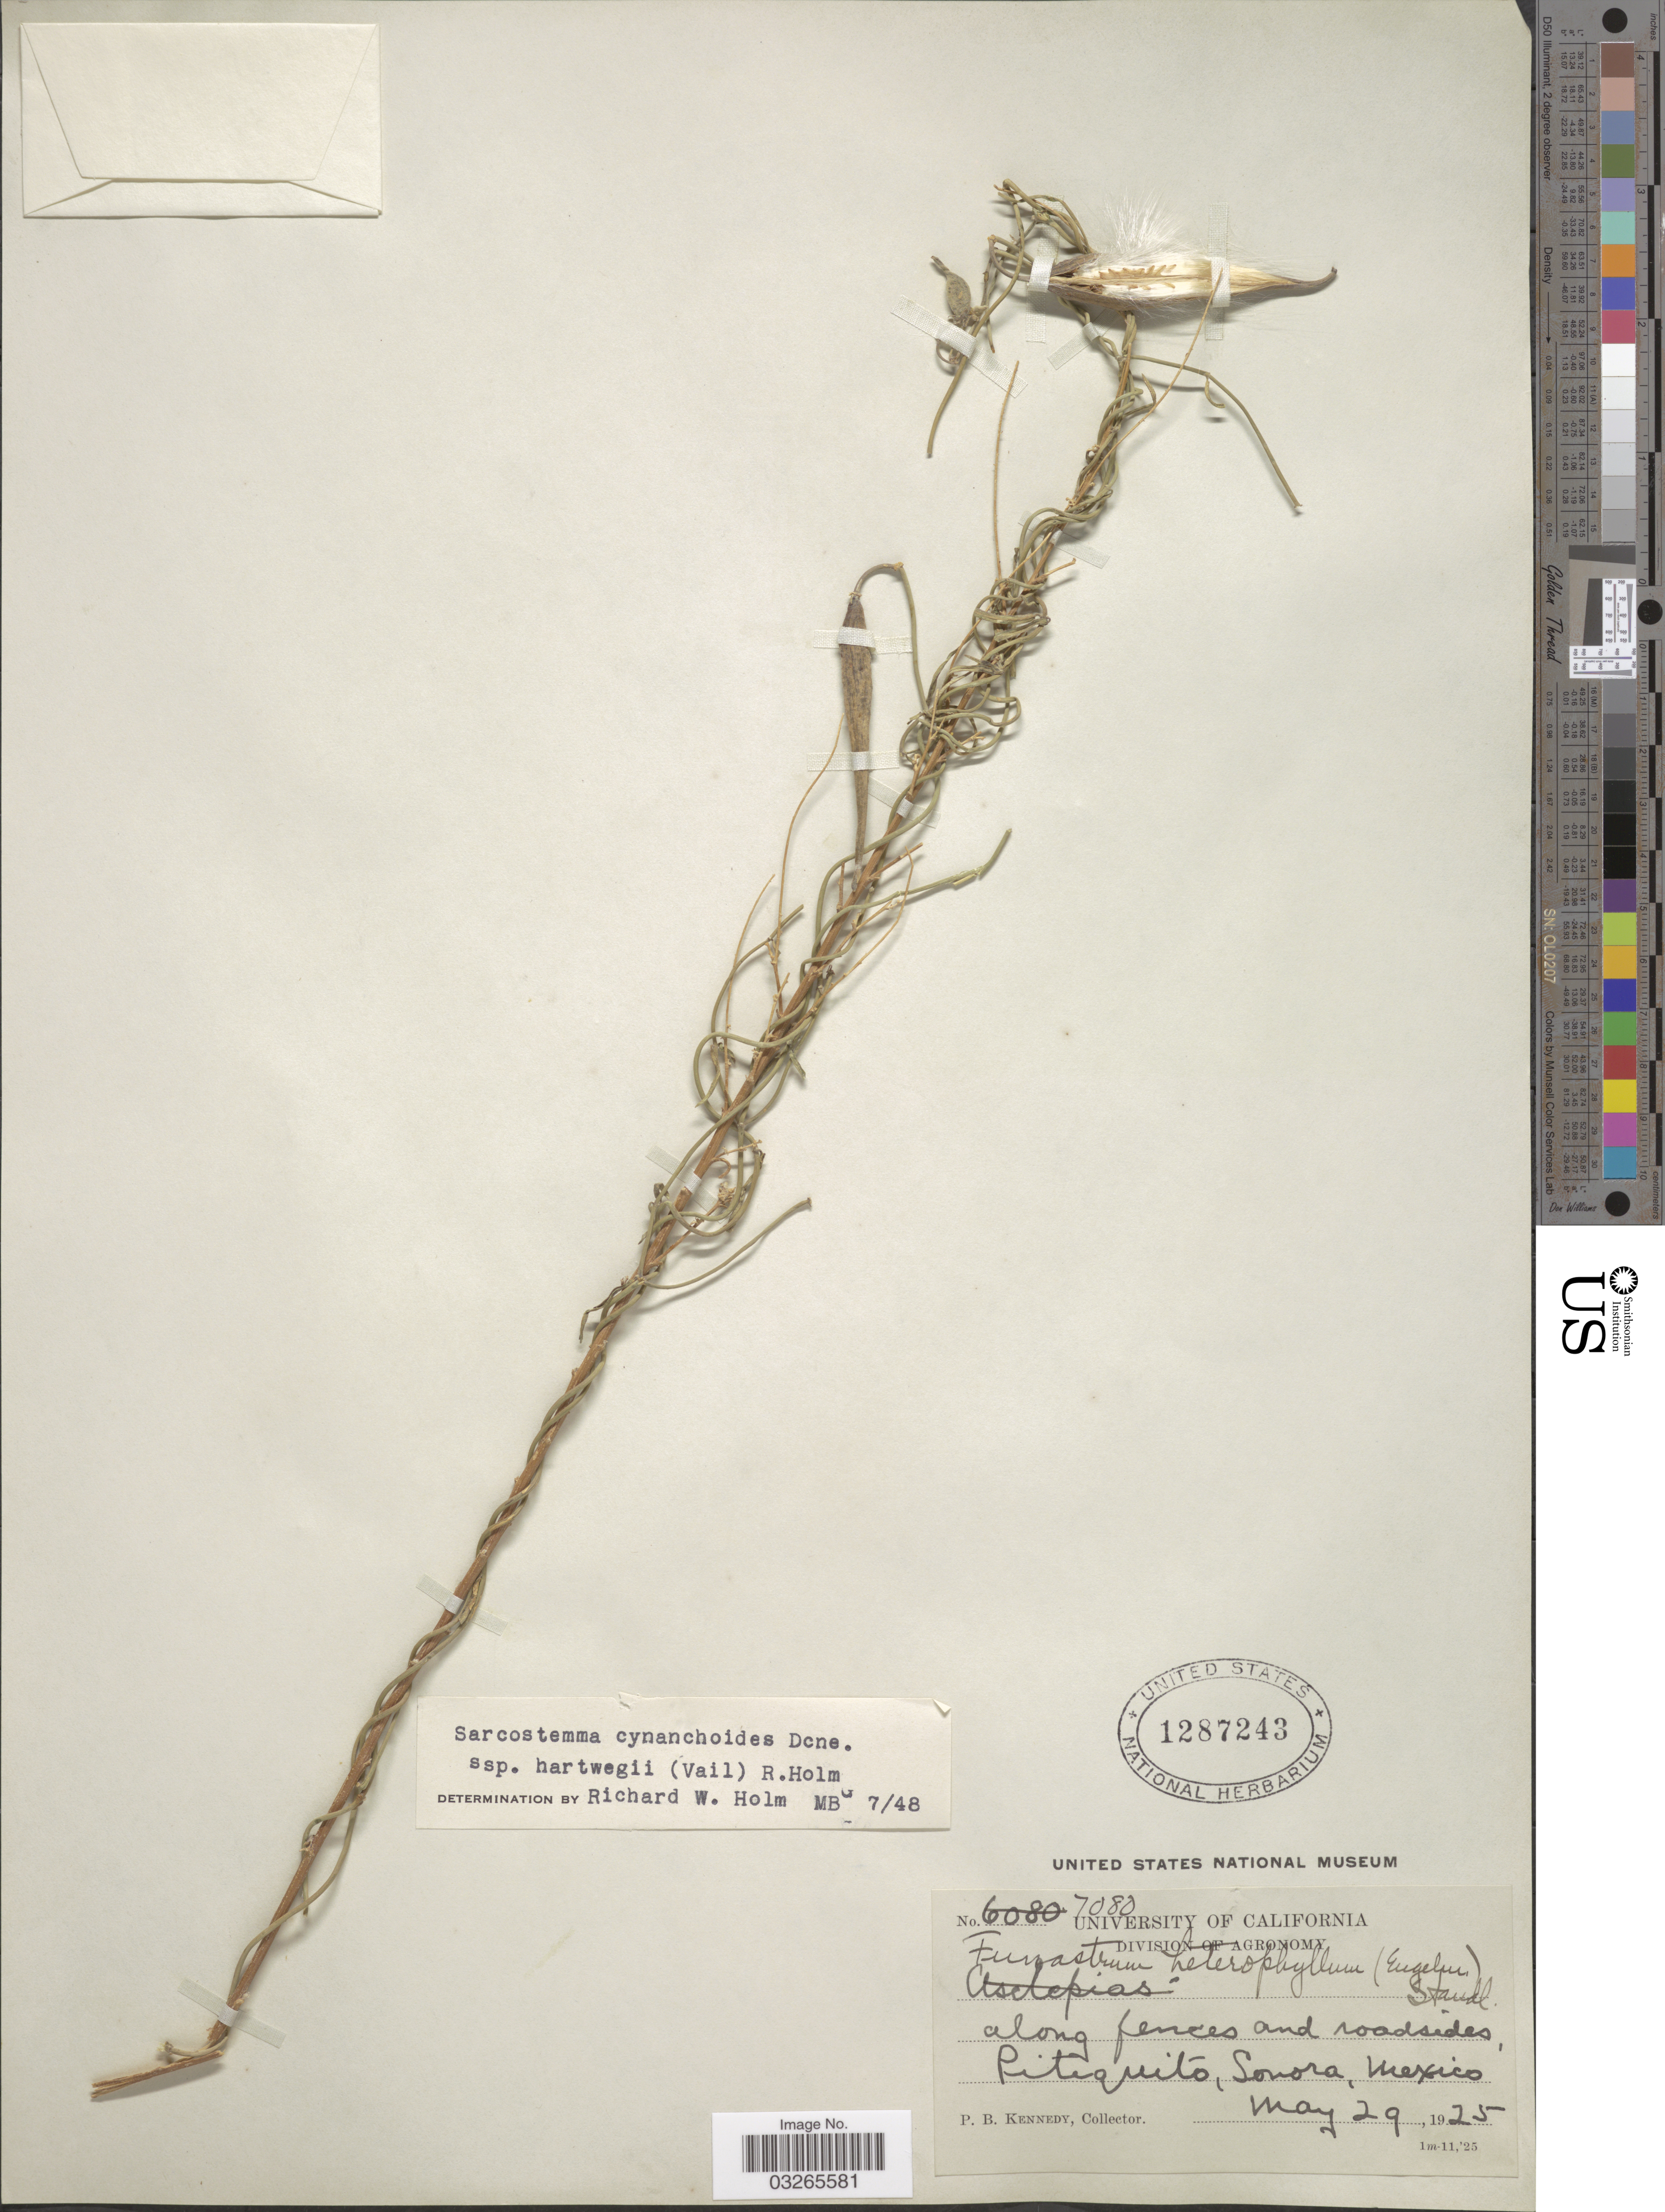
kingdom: Plantae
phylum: Tracheophyta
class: Magnoliopsida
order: Gentianales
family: Apocynaceae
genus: Sarcostemma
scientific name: Sarcostemma cynanchoides subsp. hartwegii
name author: (Vail) R.W. Holm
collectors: P. B. Kennedy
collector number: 7080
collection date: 1925-05-29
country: Mexico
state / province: Sonora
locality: Along fences and roadsides, Pitequito, Sonora, Mexico.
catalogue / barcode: US 1287243